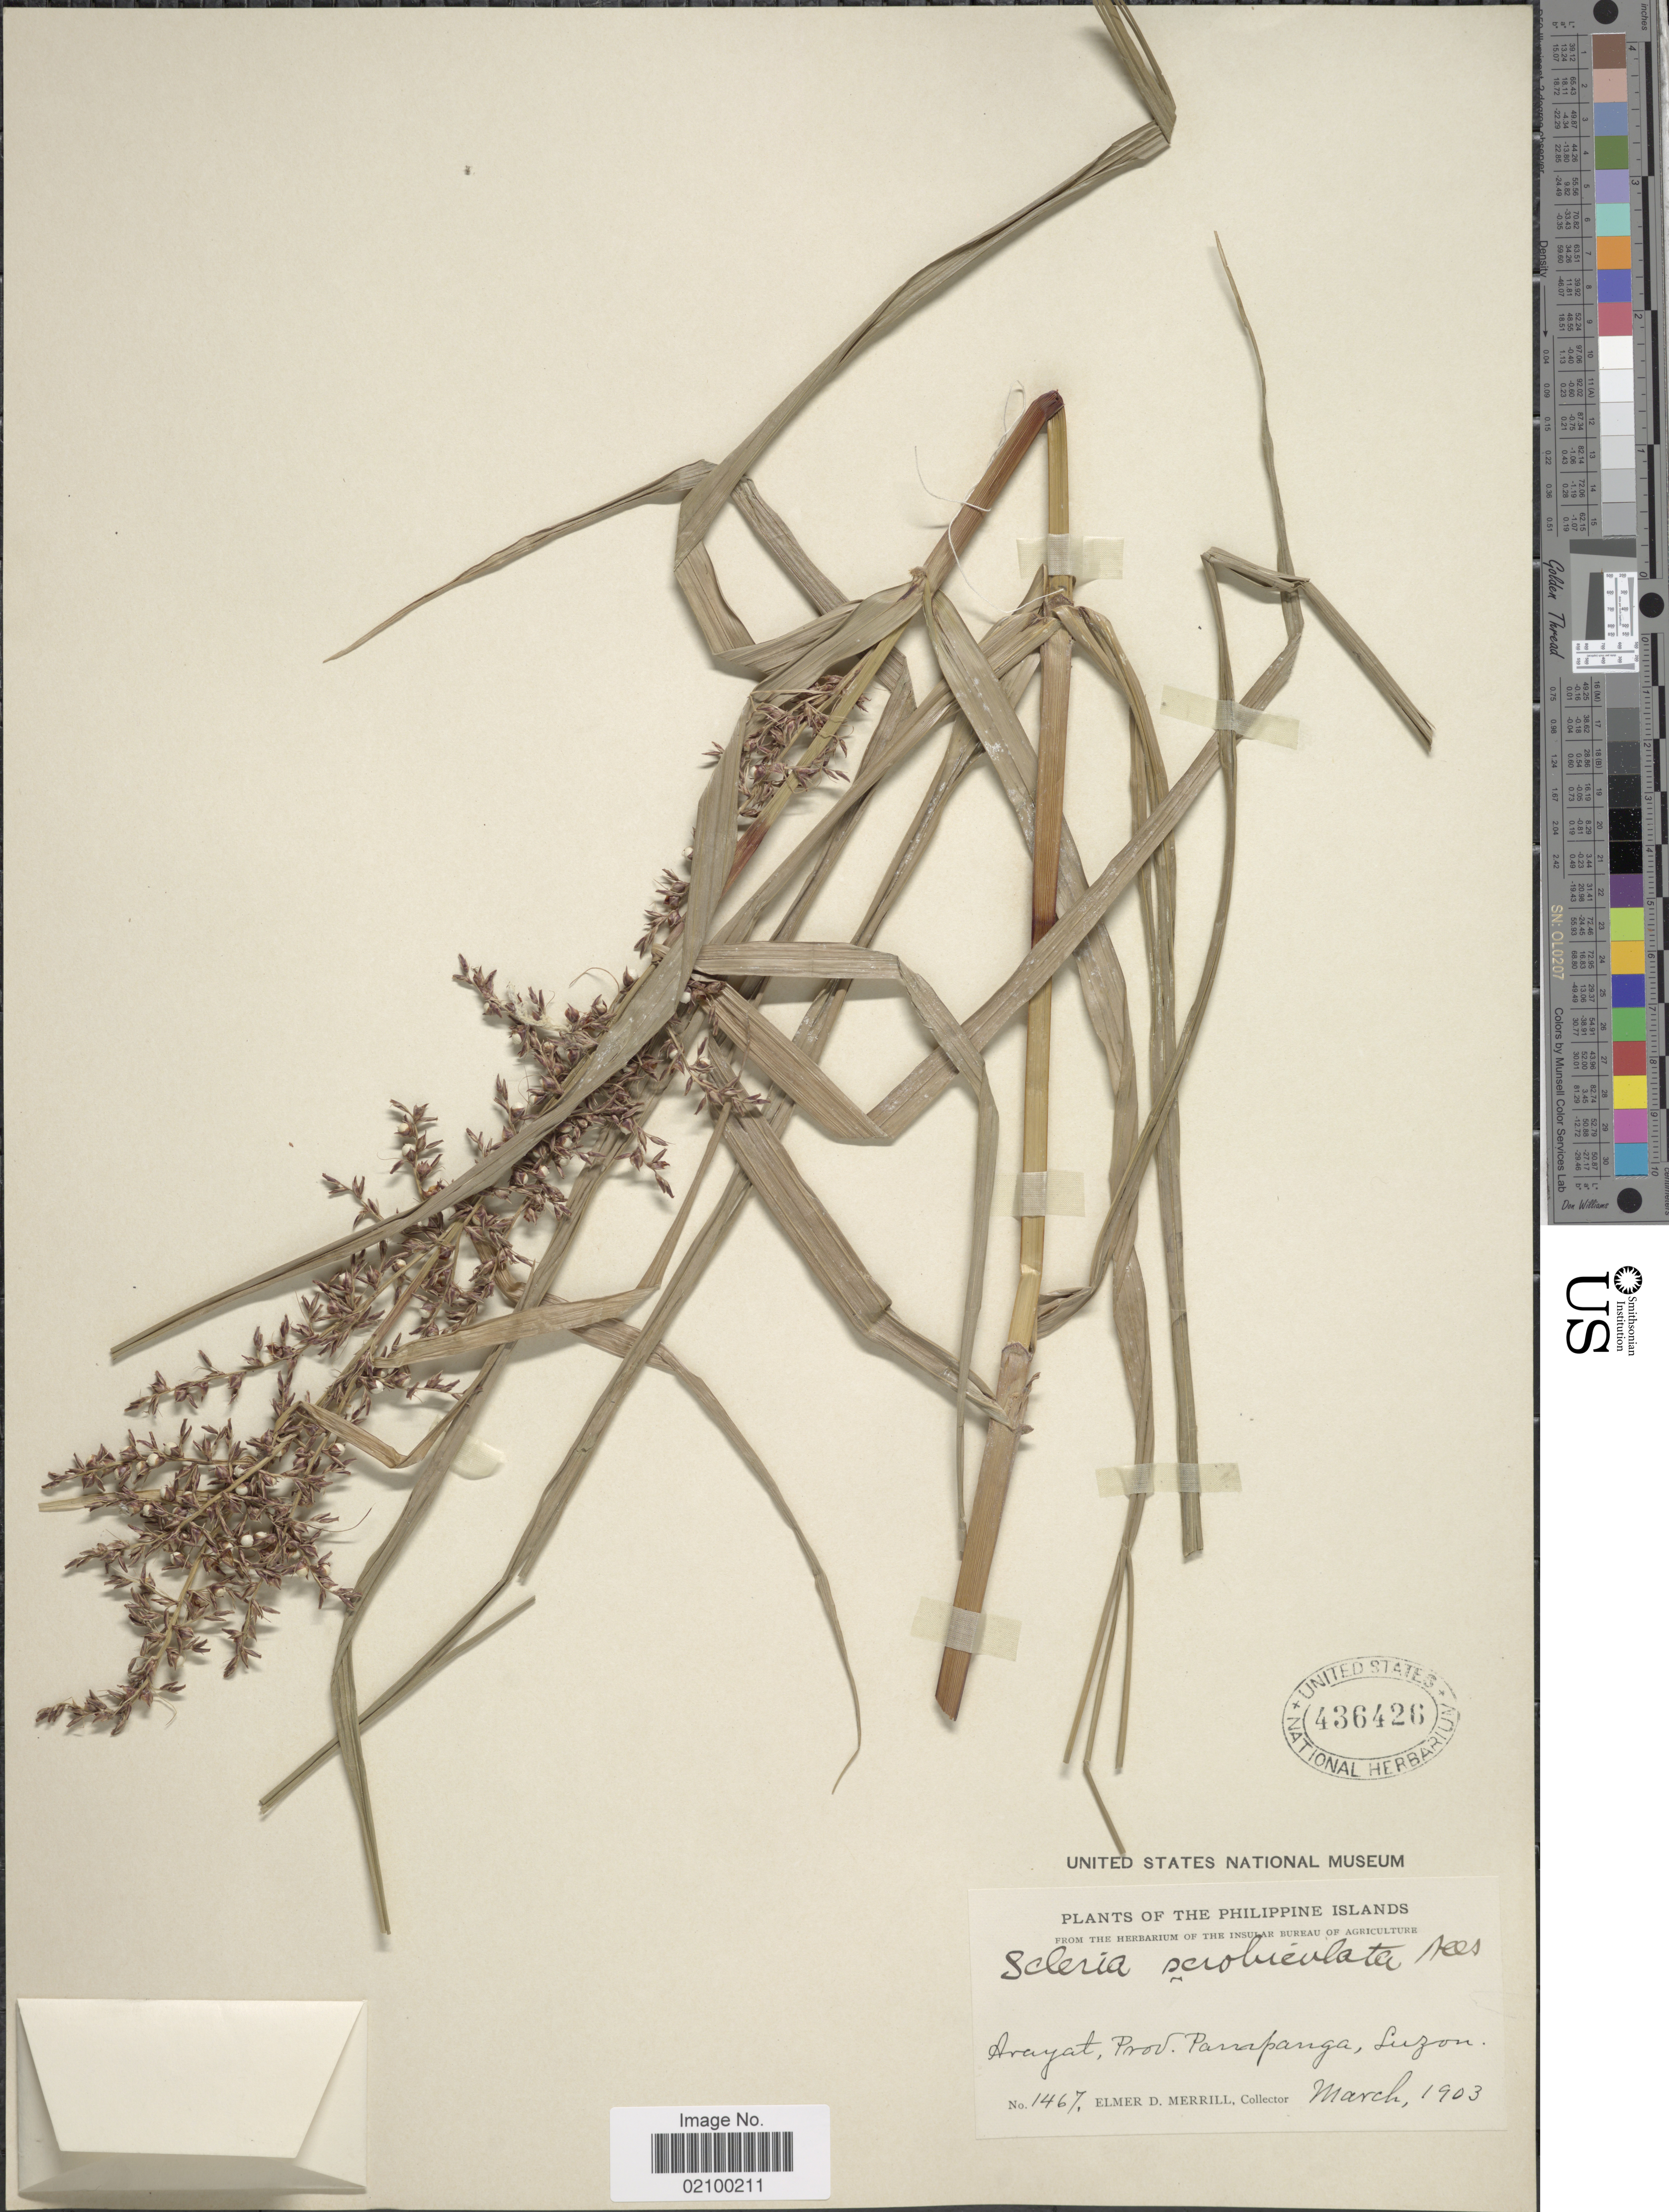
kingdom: Plantae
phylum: Tracheophyta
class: Liliopsida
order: Poales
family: Cyperaceae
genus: Scleria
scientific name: Scleria scrobiculata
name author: Nees & Meyen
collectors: E. D. Merrill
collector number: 1467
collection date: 1903-03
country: Philippines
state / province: Central Luzon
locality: Arayat, prov. Parrapanga, Luzon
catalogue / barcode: US 436426